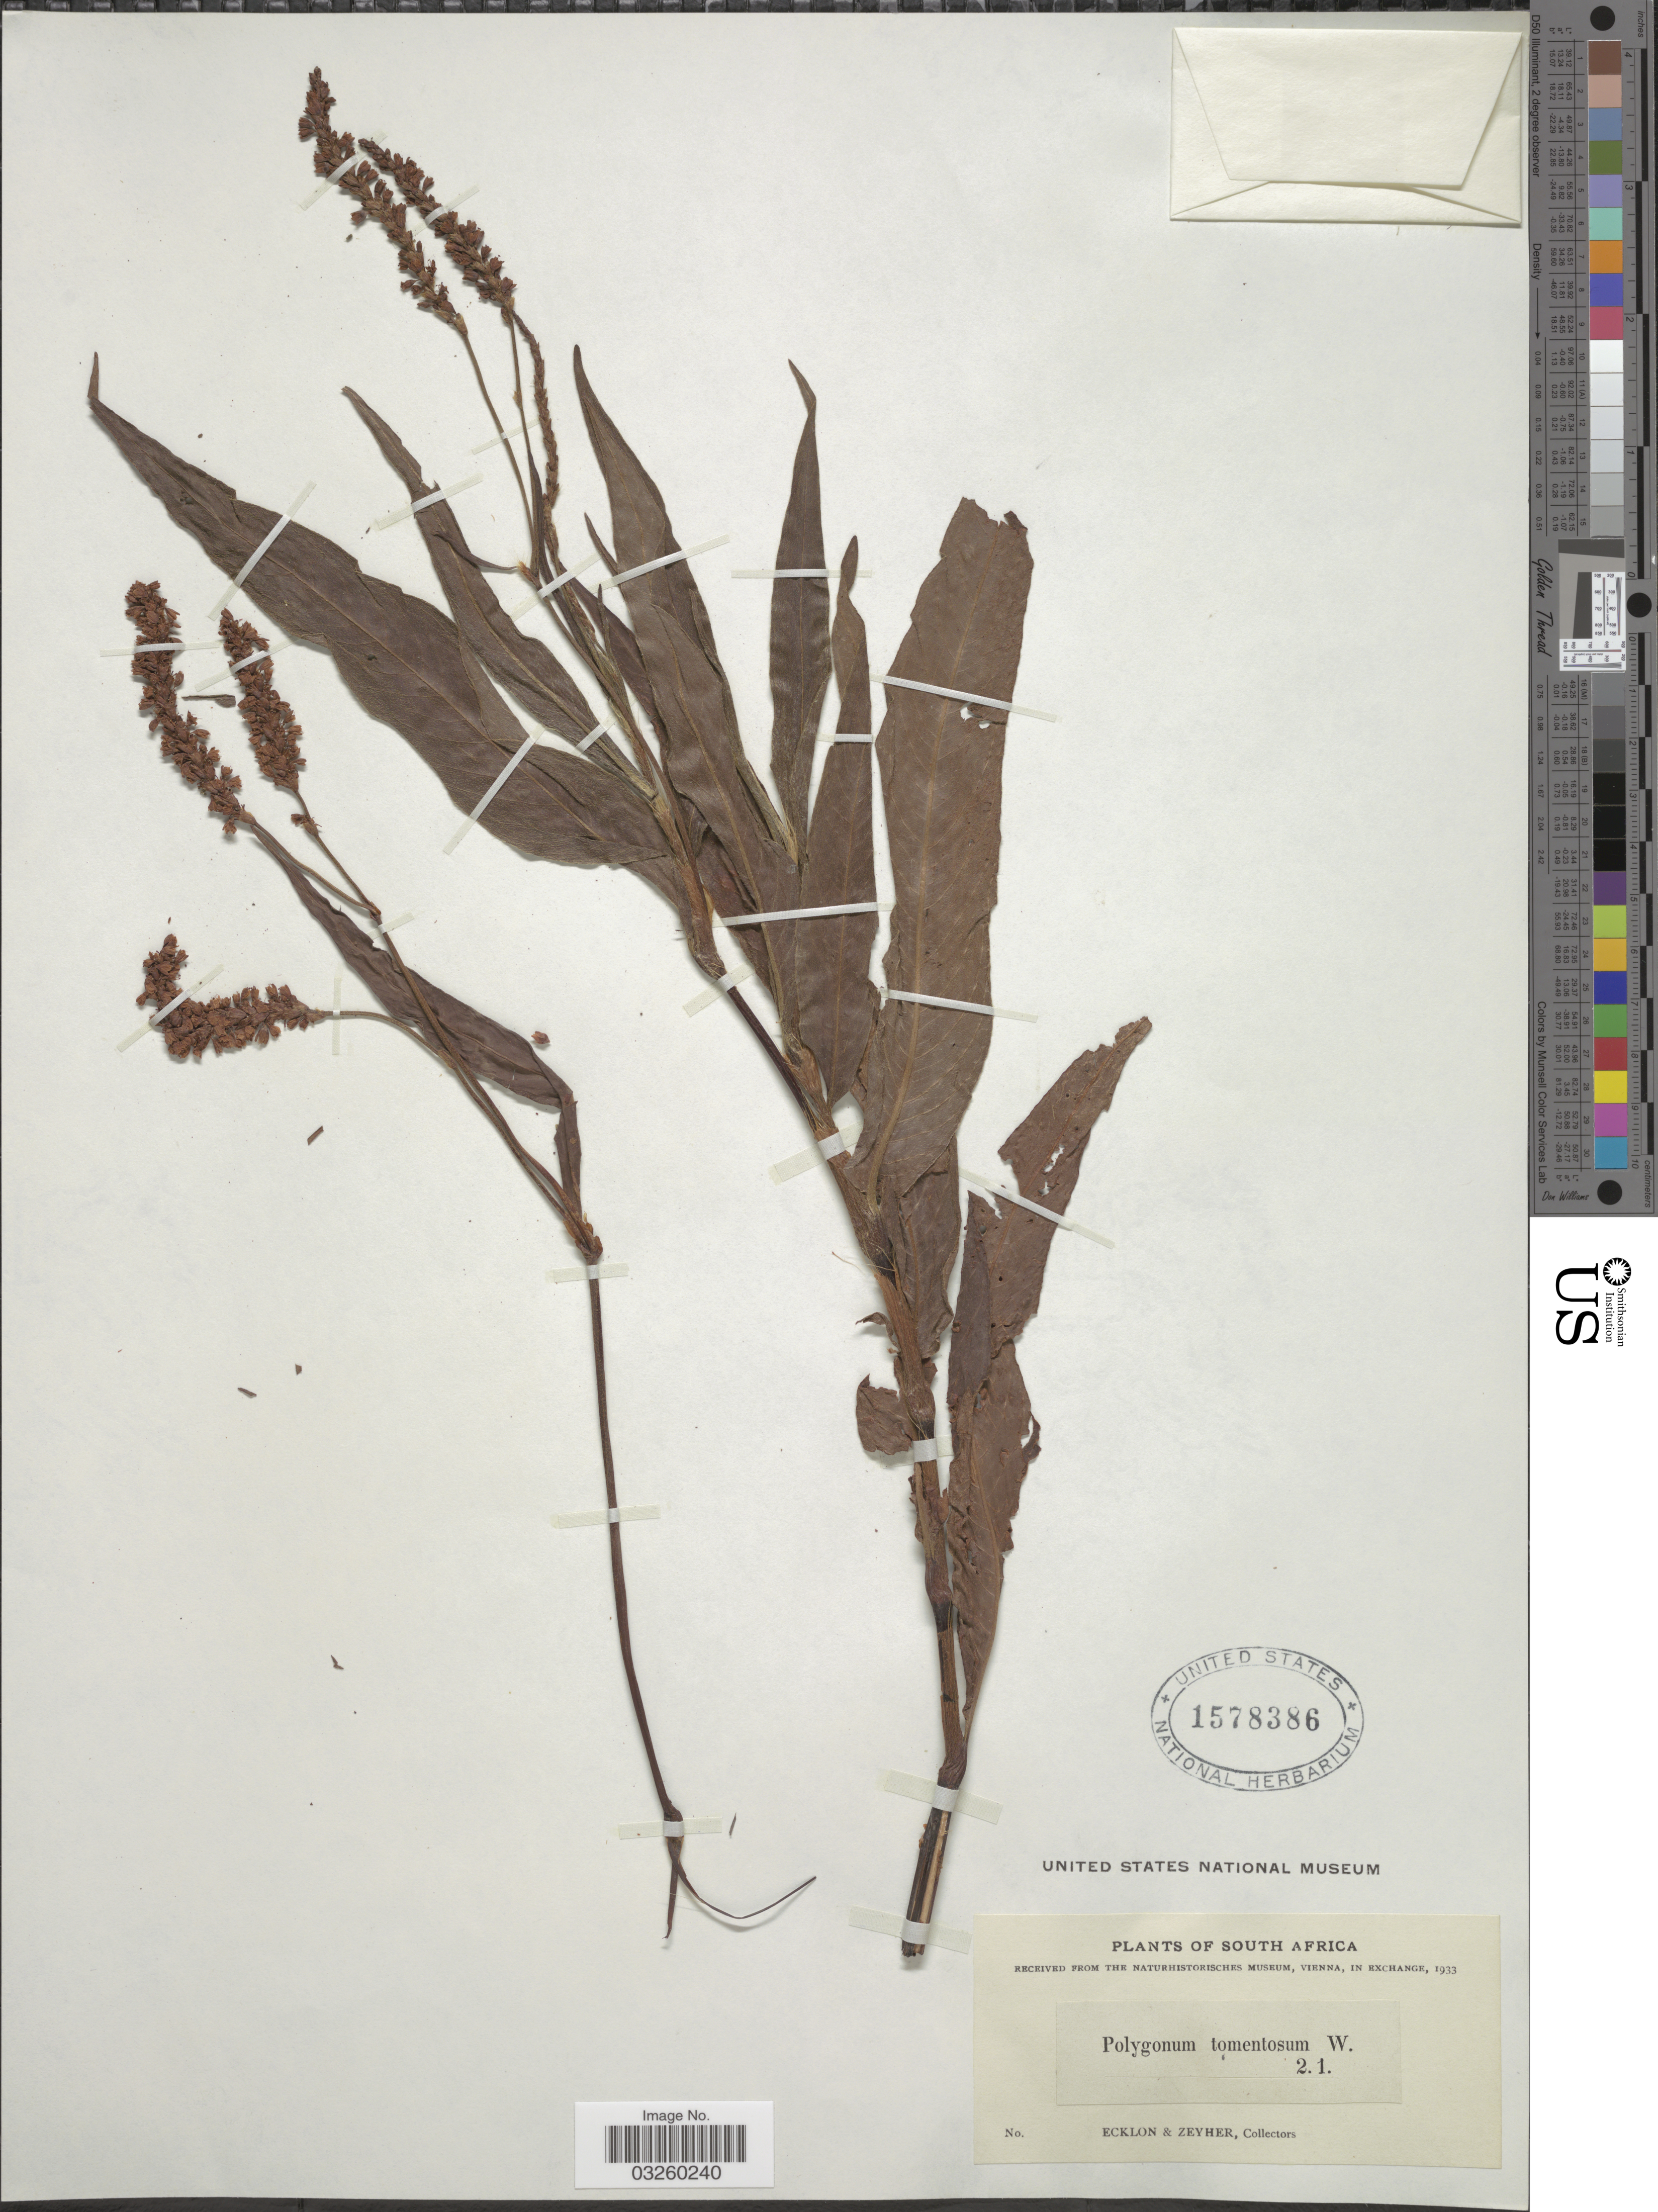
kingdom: Plantae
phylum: Tracheophyta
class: Magnoliopsida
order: Caryophyllales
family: Polygonaceae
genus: Polygonum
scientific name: Polygonum tomentosum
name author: Willd.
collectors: -. Ecklon & -. Zeyher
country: South Africa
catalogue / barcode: US 1578386